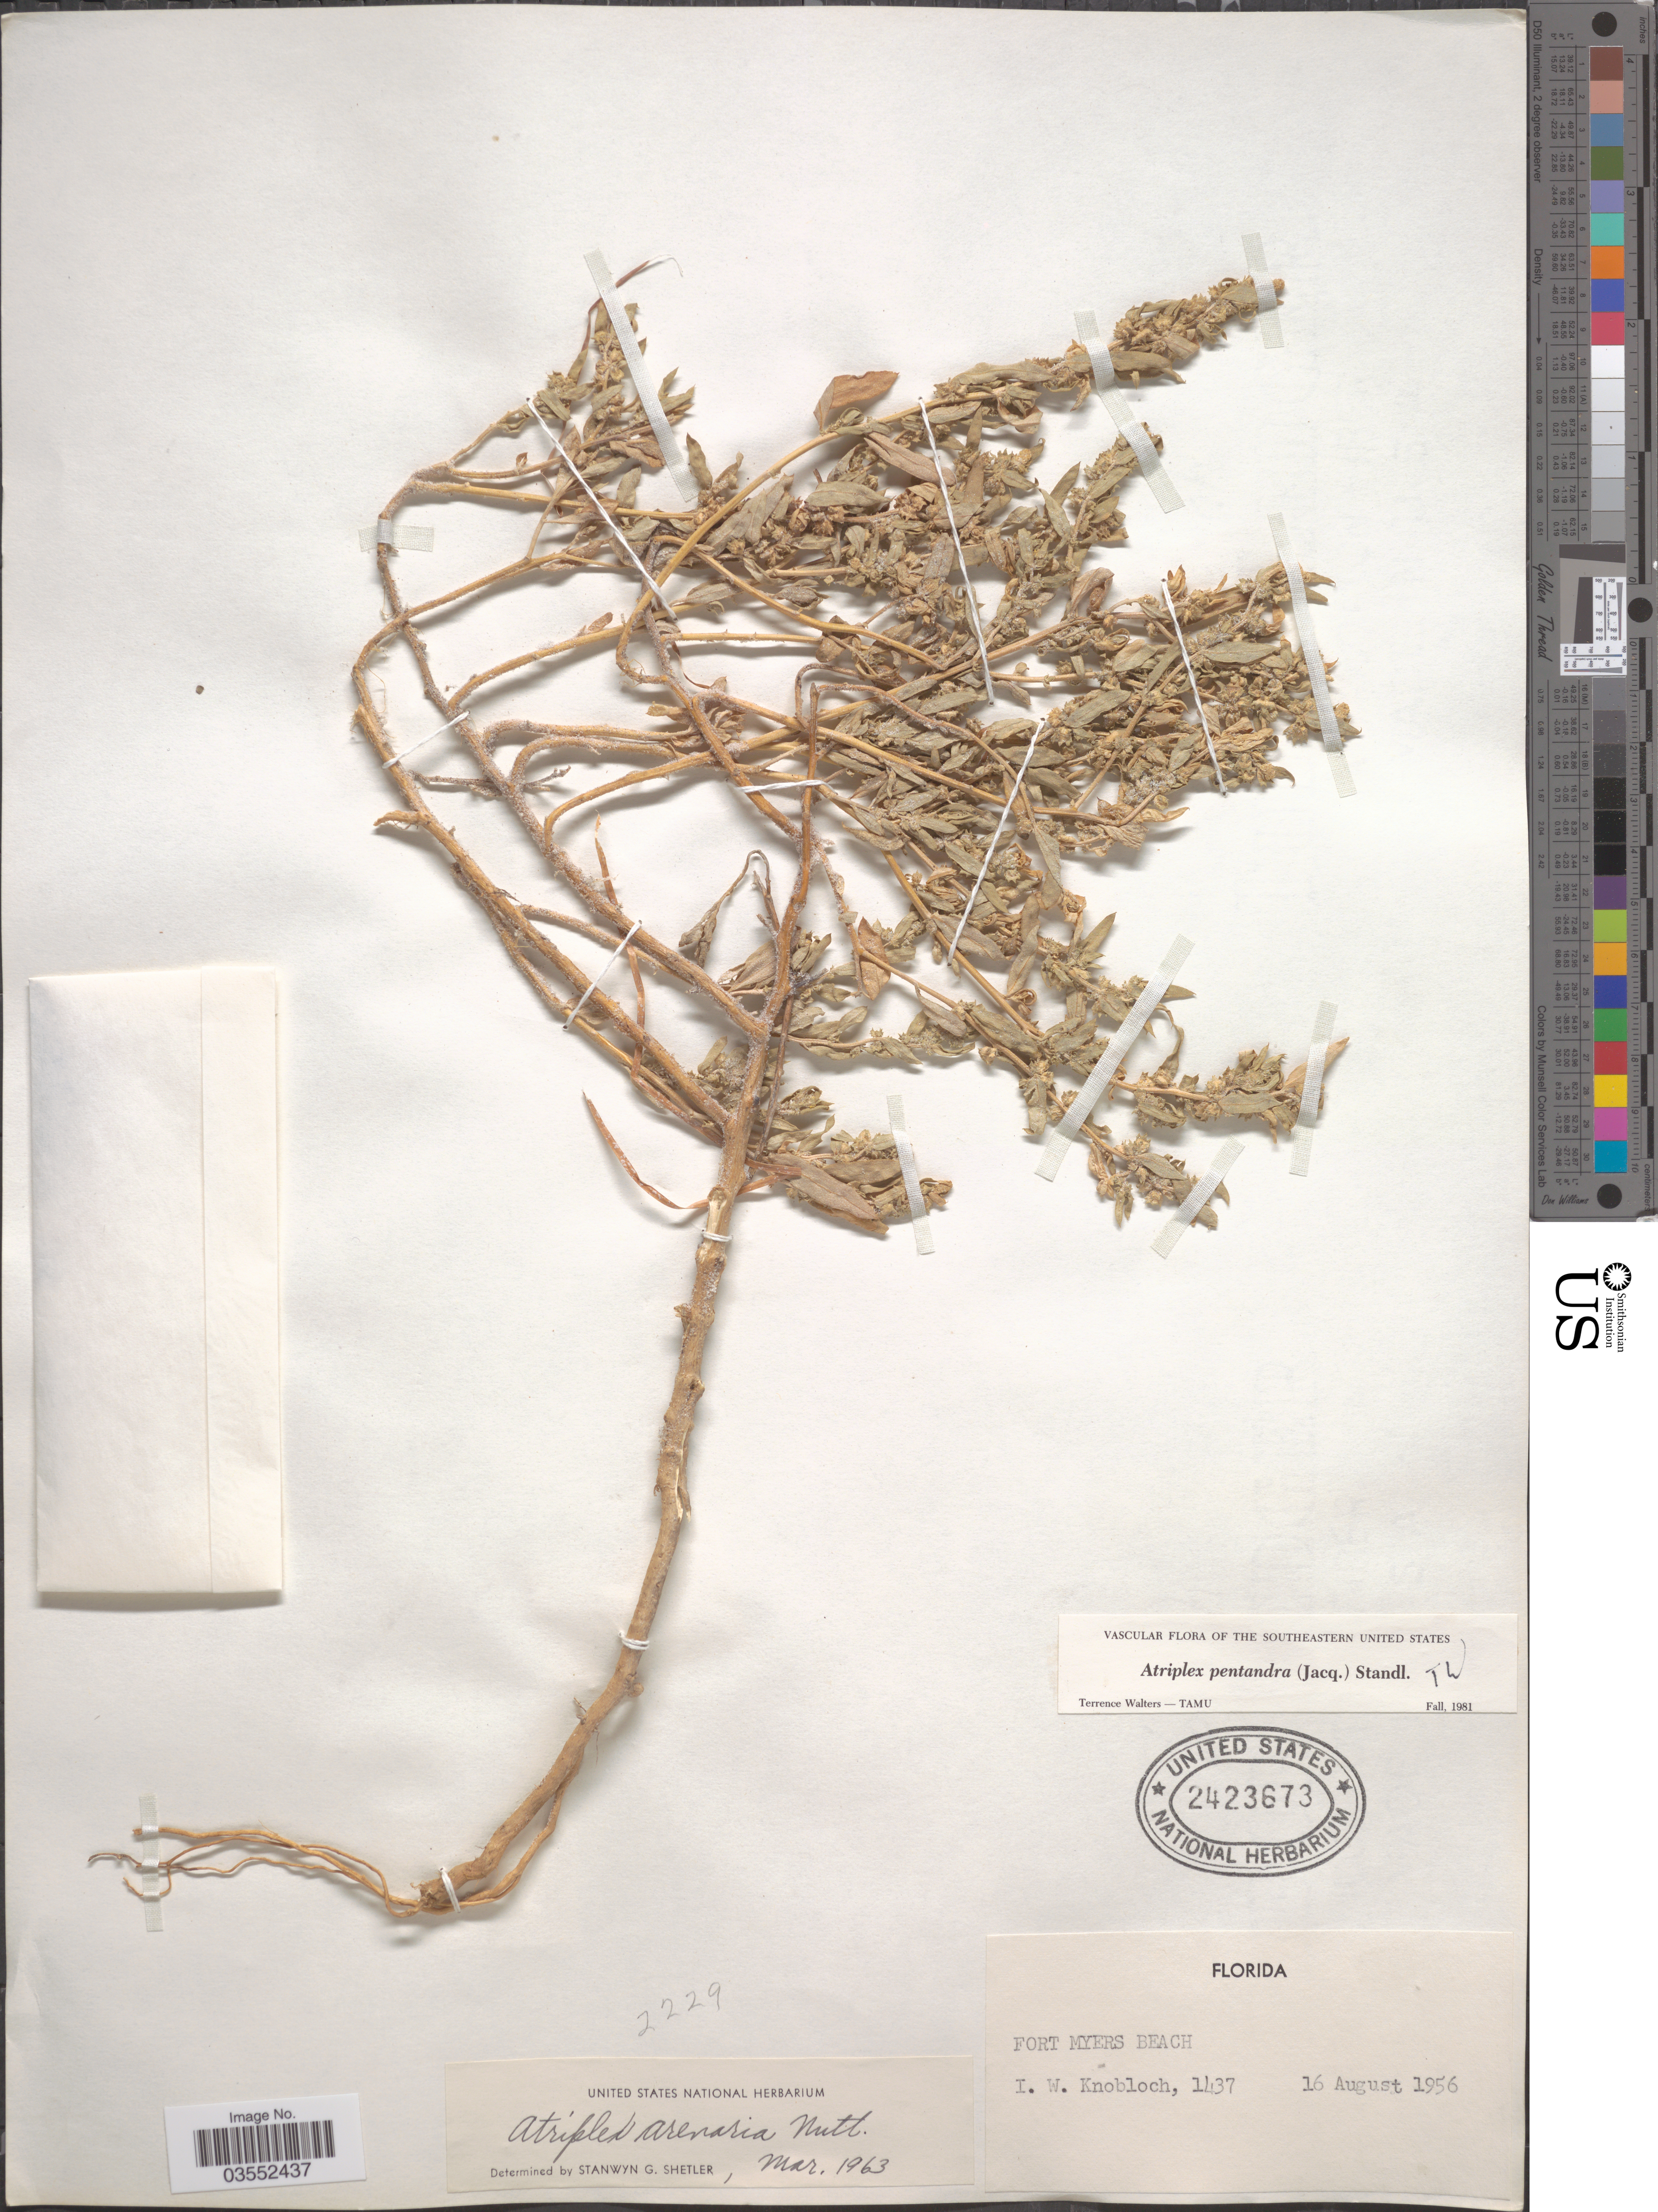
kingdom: Plantae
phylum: Tracheophyta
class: Magnoliopsida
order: Caryophyllales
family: Amaranthaceae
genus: Atriplex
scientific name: Atriplex pentandra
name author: (Jacq.) Standl.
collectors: I. W. Knobloch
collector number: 1437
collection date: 1956-08-16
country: United States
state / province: Florida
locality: Fort Myers Beach.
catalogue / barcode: US 2423673